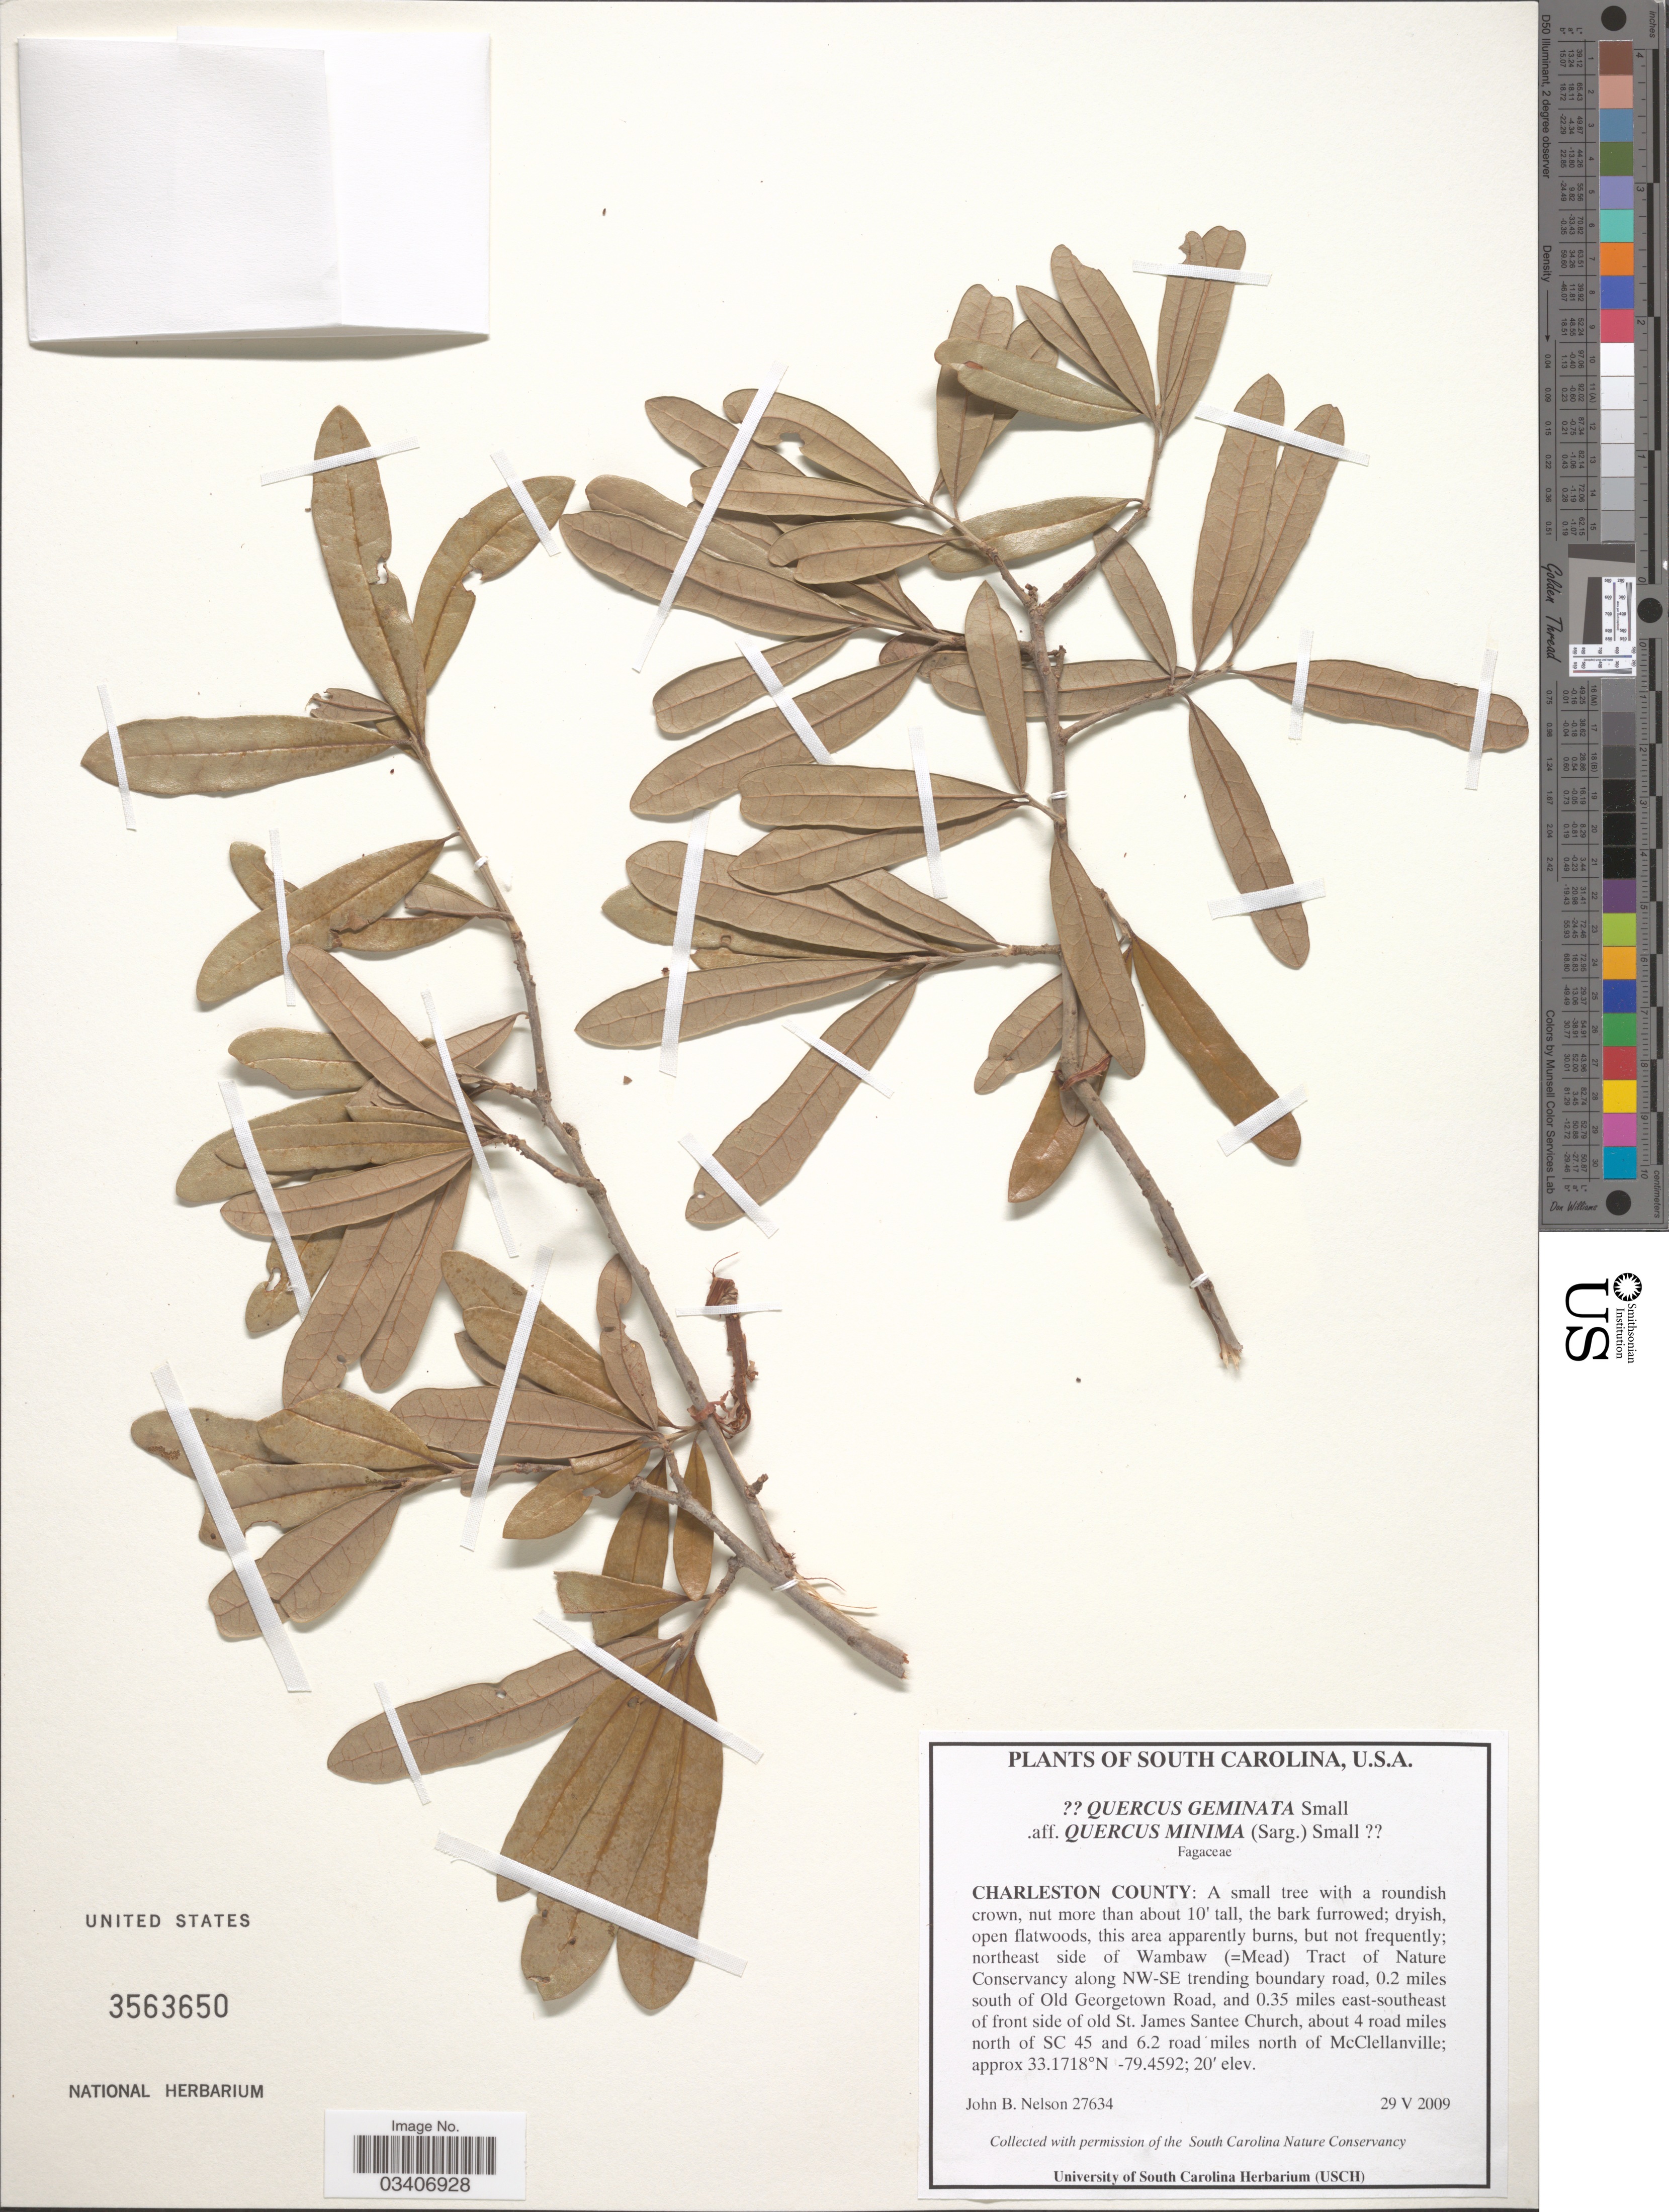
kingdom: Plantae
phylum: Tracheophyta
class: Magnoliopsida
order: Fagales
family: Fagaceae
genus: Quercus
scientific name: Quercus minima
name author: (Sarg.) Small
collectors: J. B. Nelson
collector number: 27634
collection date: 2009-05-29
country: United States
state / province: South Carolina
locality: Charleston County. Northeast side of Wambaw (=Mead) Tract of Nature Conservancy along NW-SE trending boundary road, 0.2 miles south of Old Georgetown Road, and 0.35 miles east-southeast of front side of old St. James Santee Church, about 4 road miles north of SC 45 and 6.2 road miles north of McClellanville.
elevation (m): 6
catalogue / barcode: US 3563650